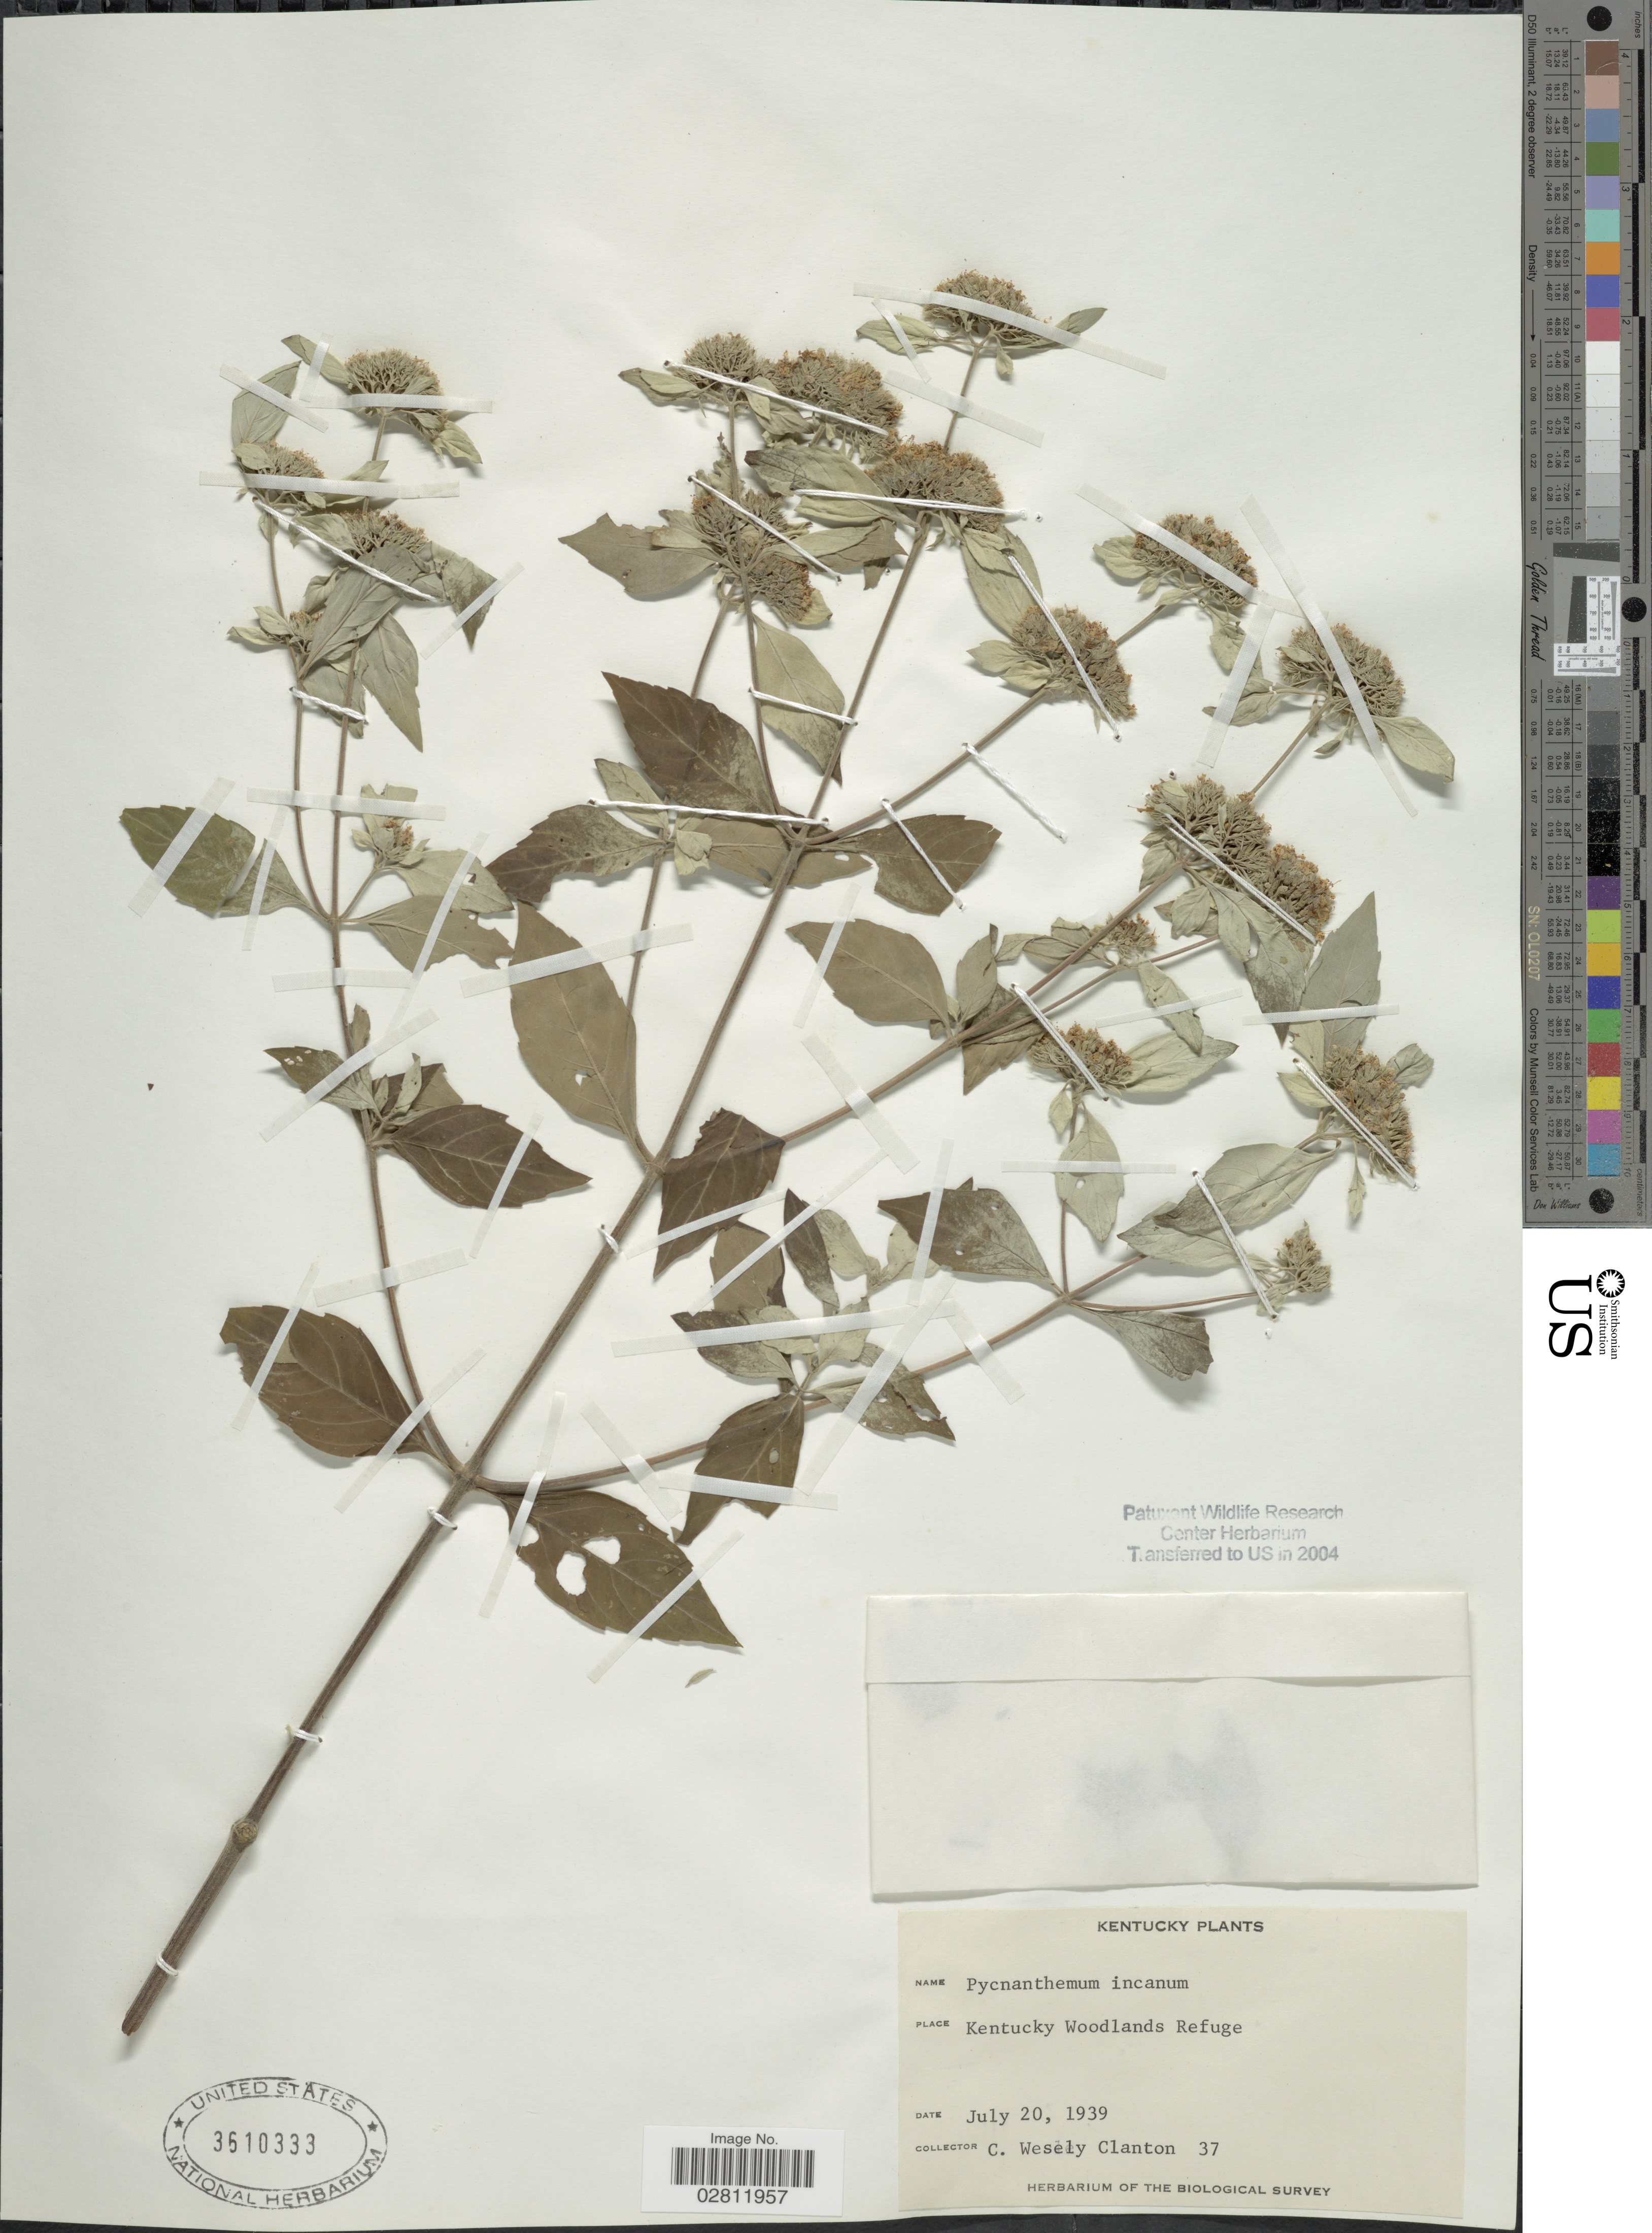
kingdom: Plantae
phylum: Tracheophyta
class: Magnoliopsida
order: Lamiales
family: Lamiaceae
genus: Pycnanthemum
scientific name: Pycnanthemum incanum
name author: (L.) Michx.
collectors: C. Clanton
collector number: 37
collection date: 1939-07-20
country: United States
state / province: Kentucky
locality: Kentucky Woodlands Refuge.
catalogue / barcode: US 3610333